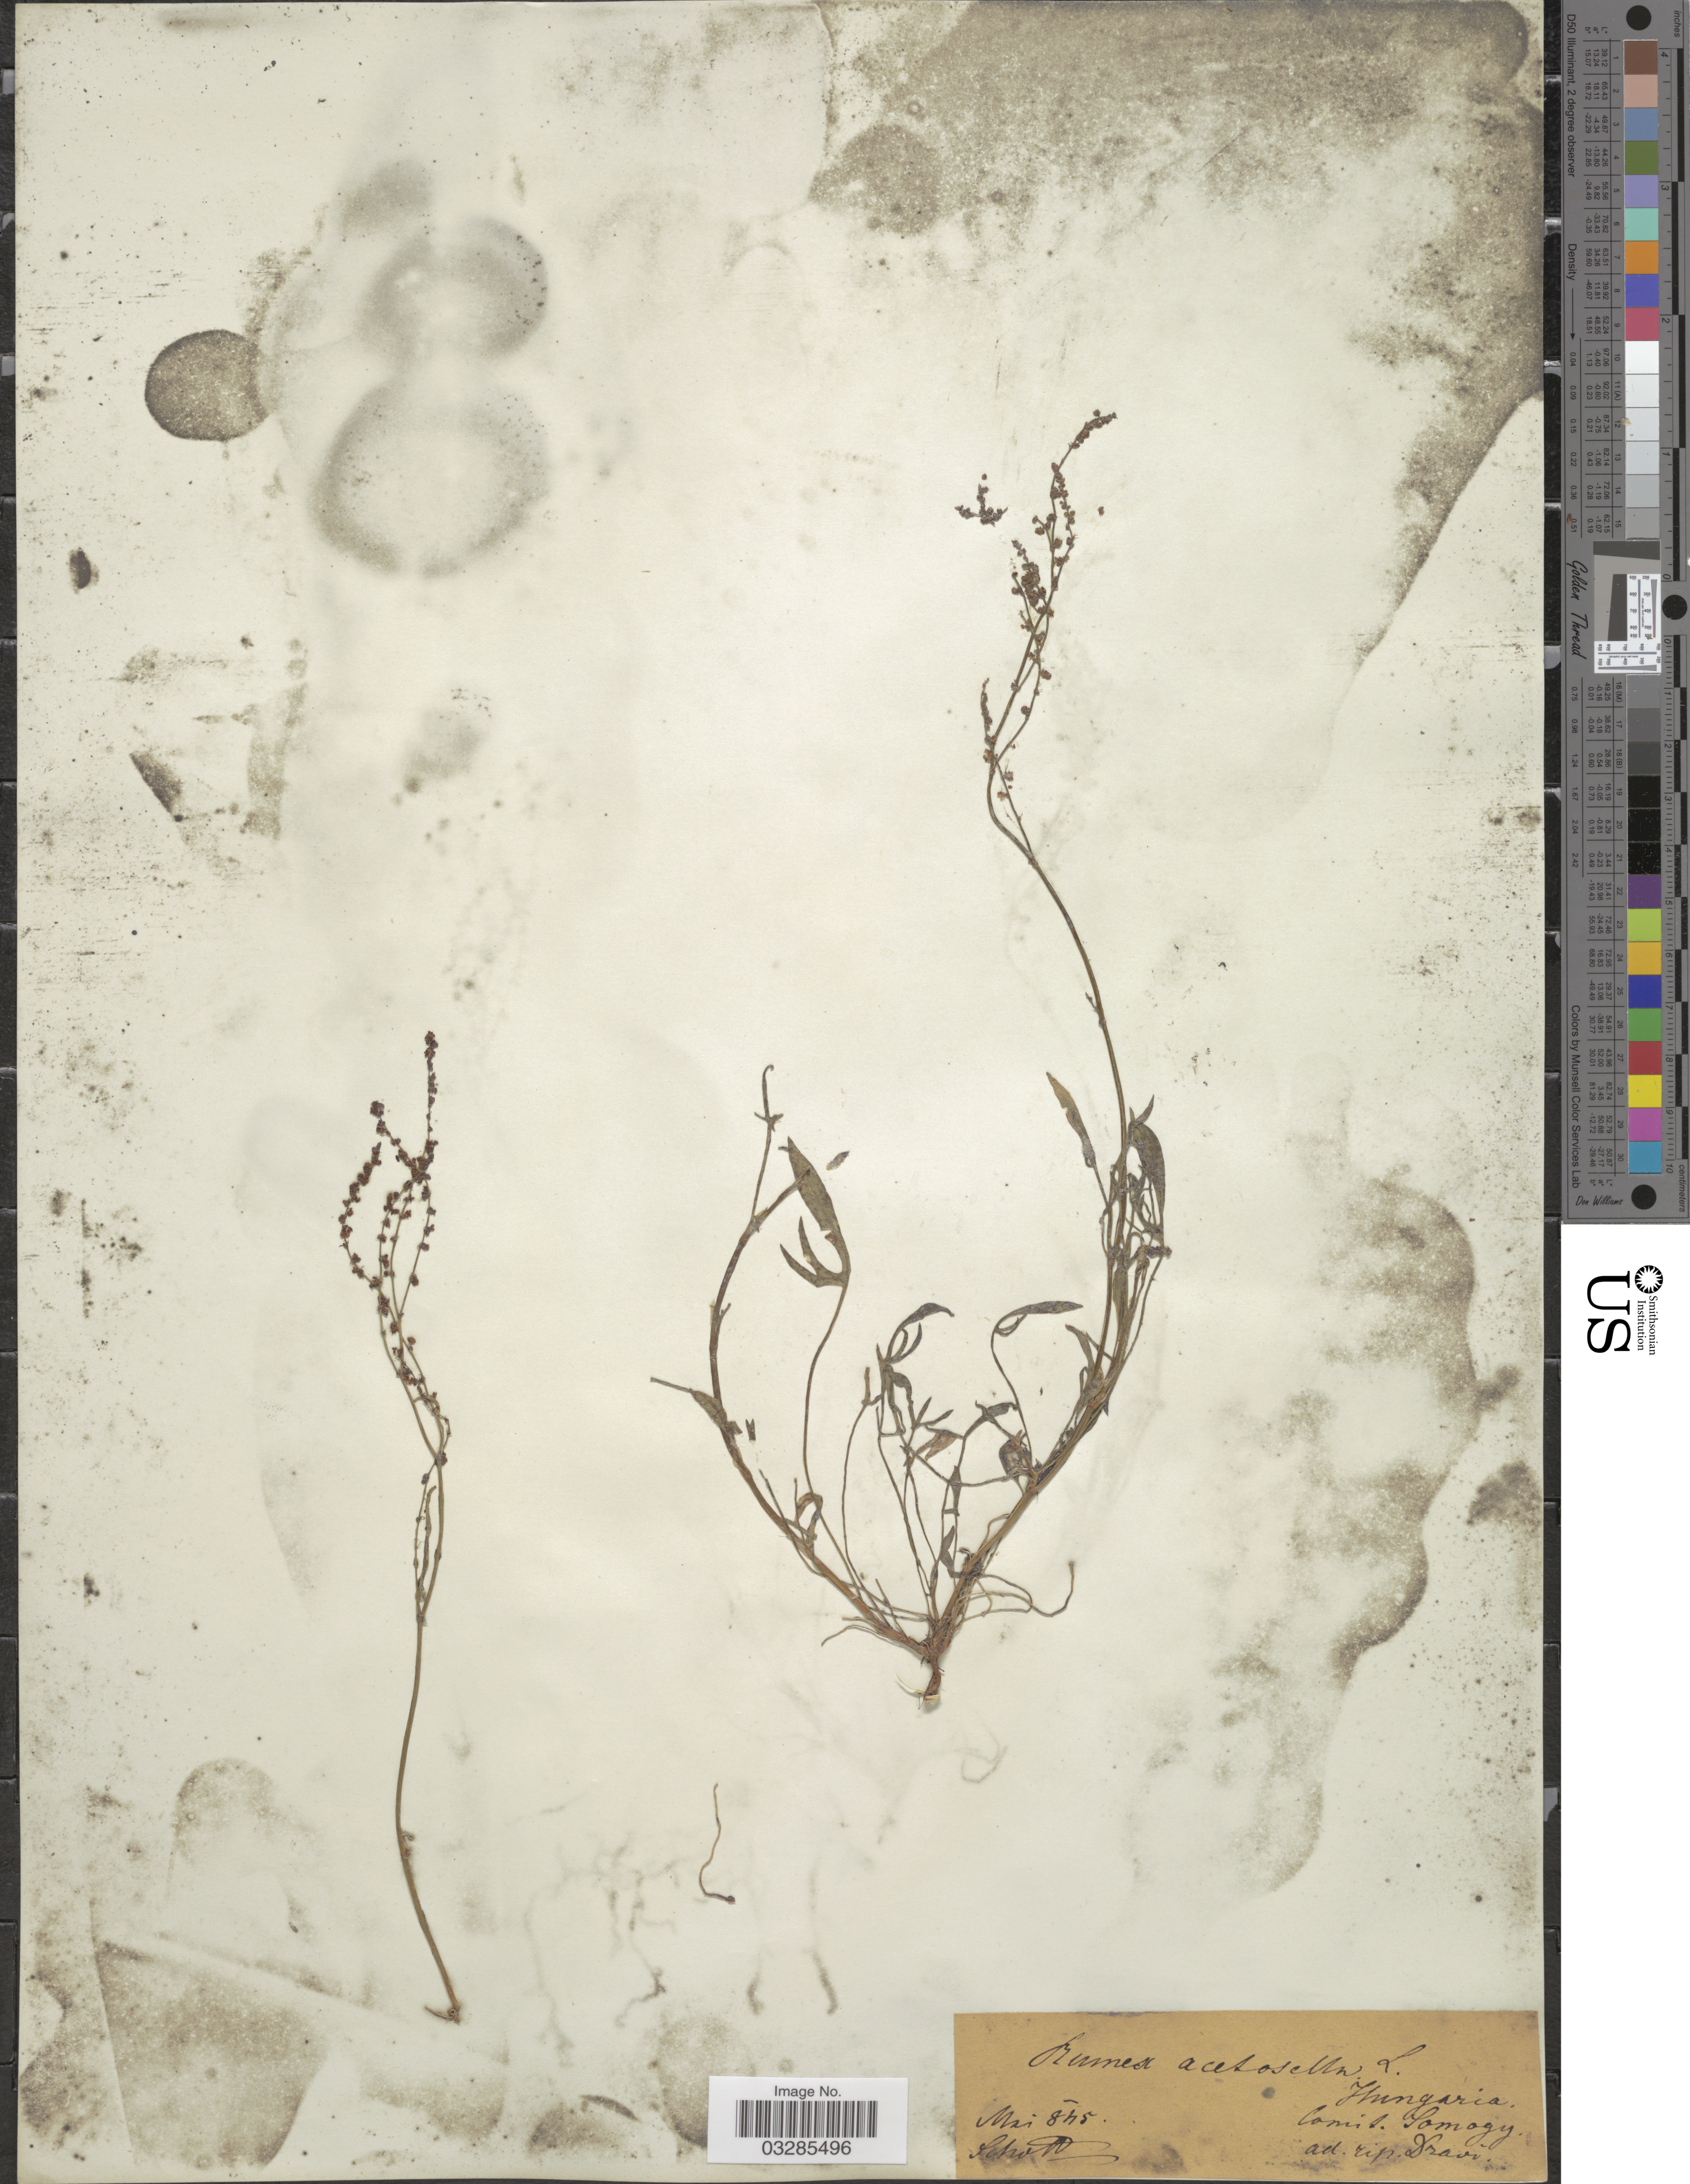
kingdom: Plantae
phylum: Tracheophyta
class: Magnoliopsida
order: Caryophyllales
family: Polygonaceae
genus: Rumex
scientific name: Rumex acetosella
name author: L.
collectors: Schott, --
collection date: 1845-05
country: Hungary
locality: Comit. Somogy ad. rip. Dravi.